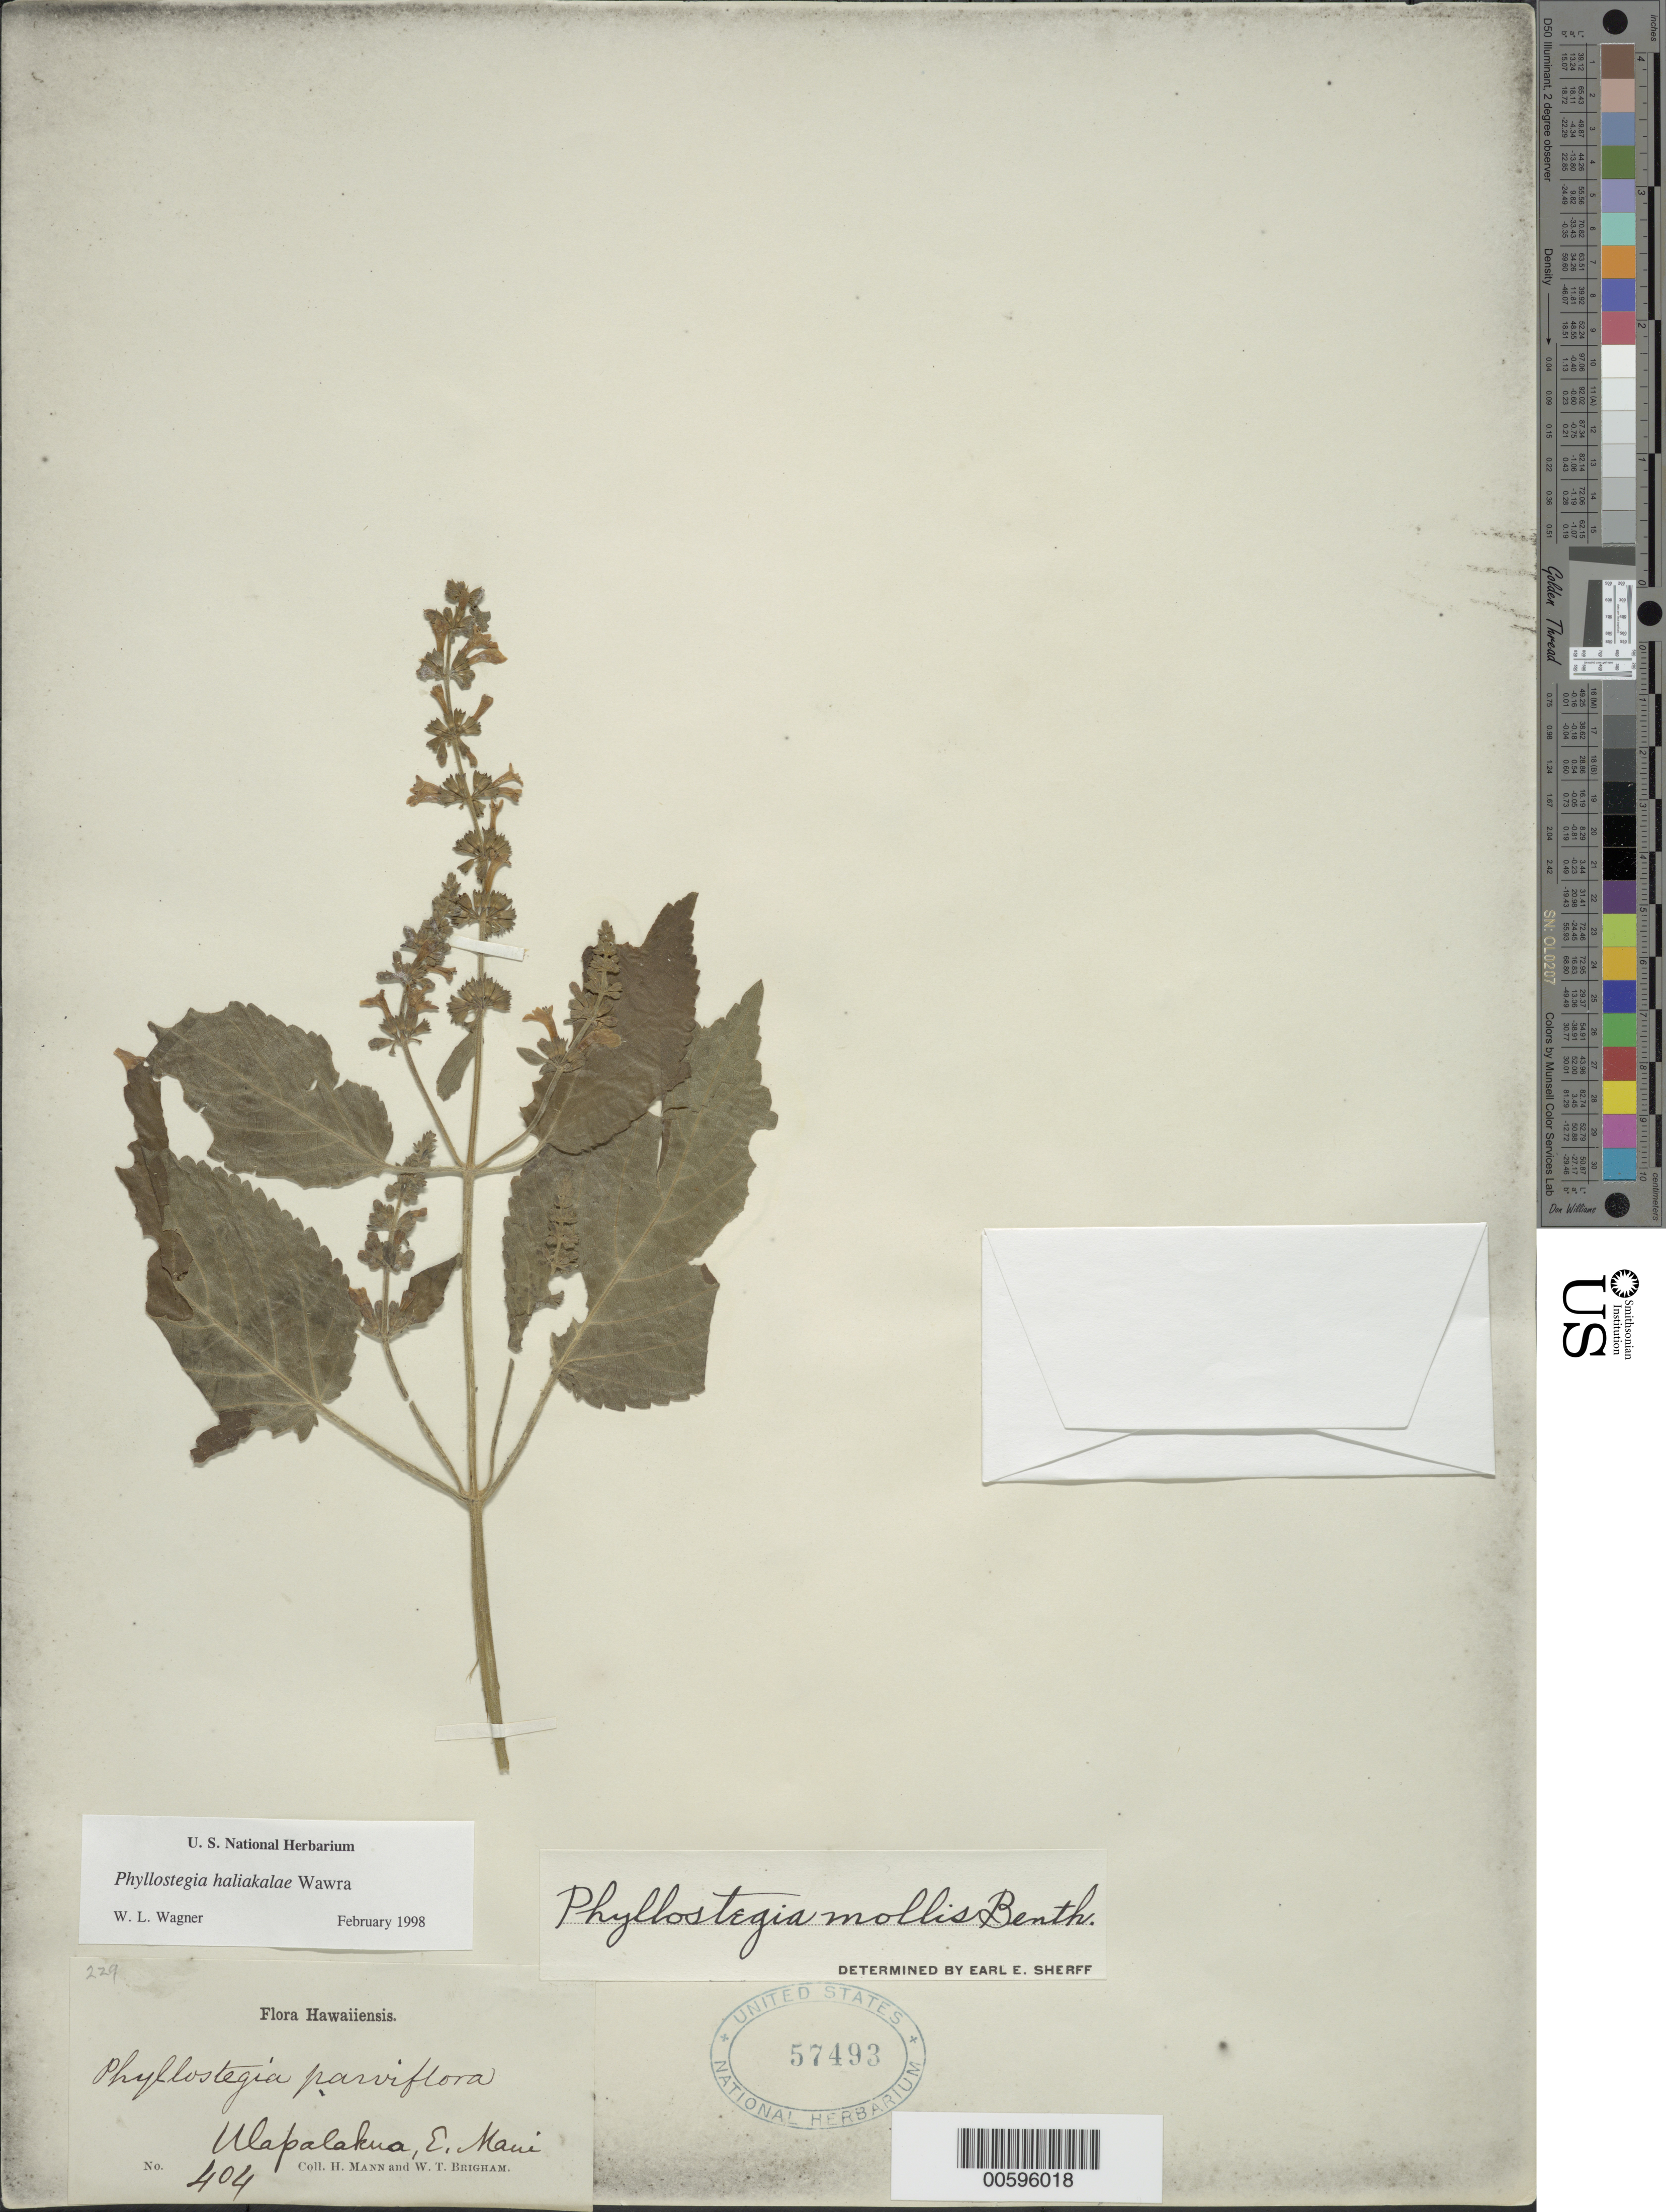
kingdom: Plantae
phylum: Tracheophyta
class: Magnoliopsida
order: Lamiales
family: Lamiaceae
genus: Phyllostegia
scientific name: Phyllostegia haliakalae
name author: Wawra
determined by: Wagner, W. L., (BOT), Smithsonian Institution - National Museum of Natural History (UNITED STATES)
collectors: H. Mann & W. T. Brigham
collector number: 404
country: United States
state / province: Hawaii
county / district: Maui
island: Maui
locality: Ulapalakua, E Maui.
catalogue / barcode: US 57493